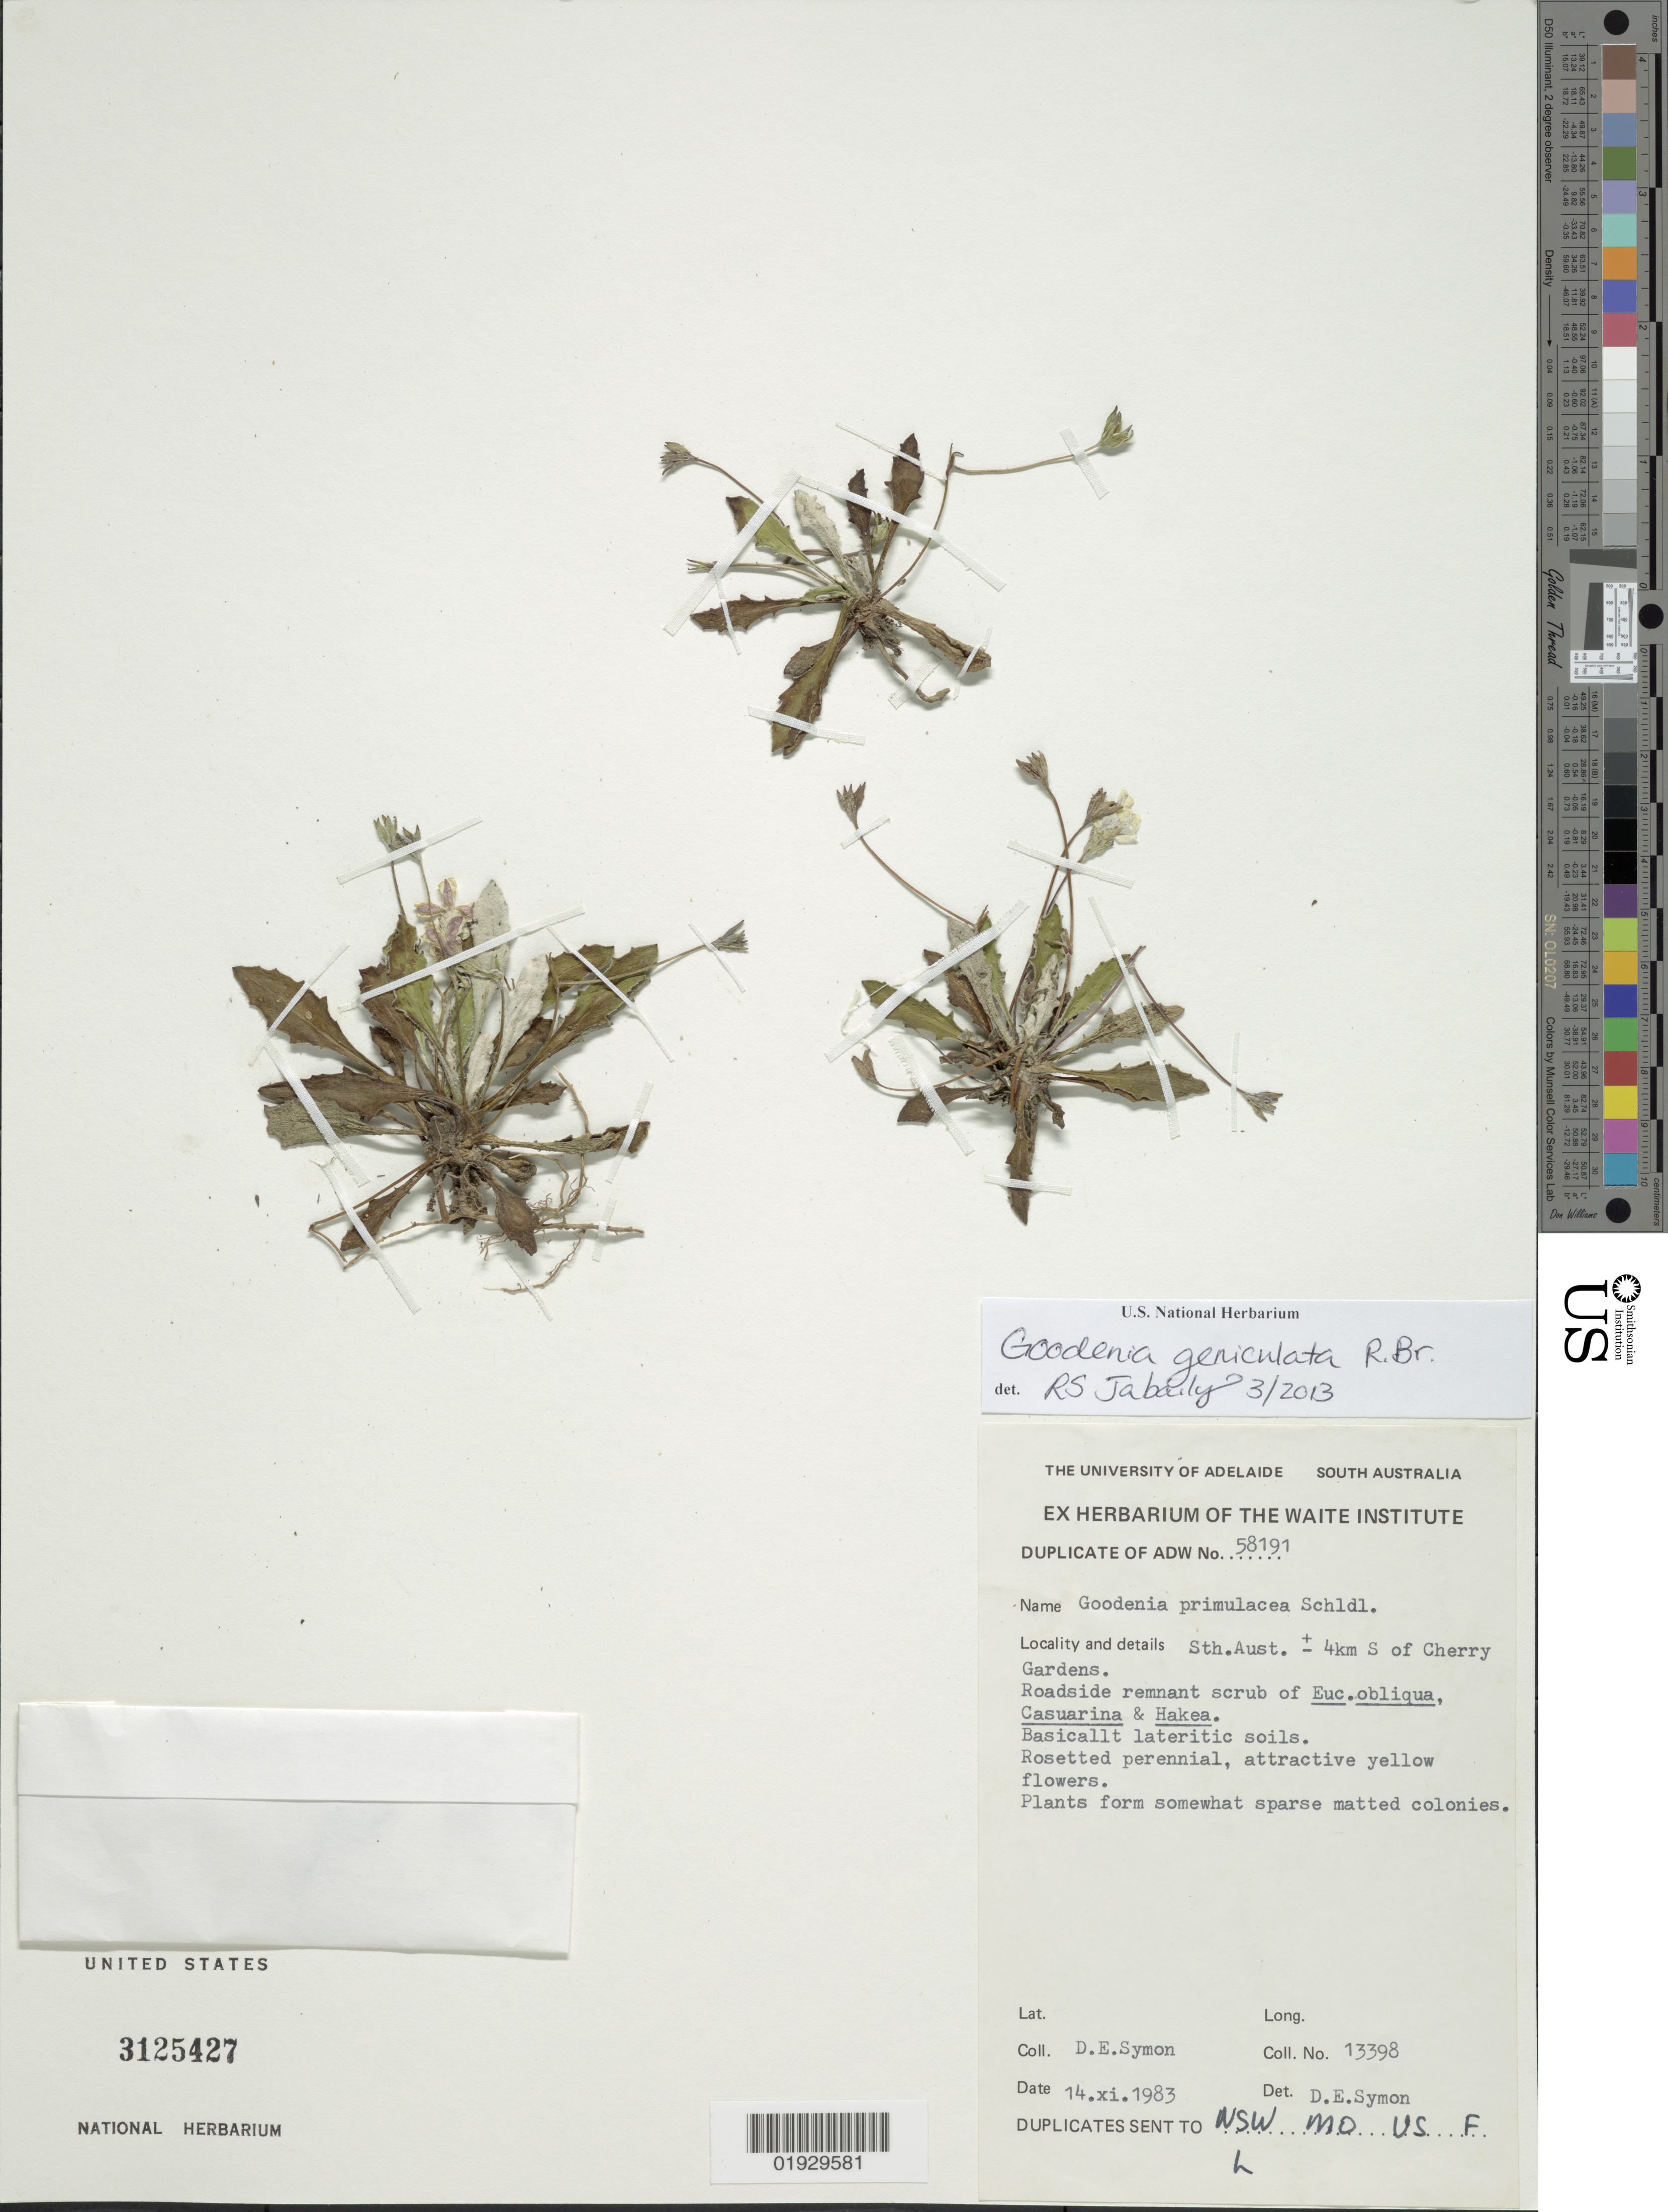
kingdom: Plantae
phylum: Tracheophyta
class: Magnoliopsida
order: Asterales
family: Goodeniaceae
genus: Goodenia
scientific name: Goodenia geniculata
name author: R. Br.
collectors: D. Symon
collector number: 13398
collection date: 1983-11-14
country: Australia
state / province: South Australia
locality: Sth. Aust. ± 4km S of Cherry Gardens.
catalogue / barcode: US 3125427